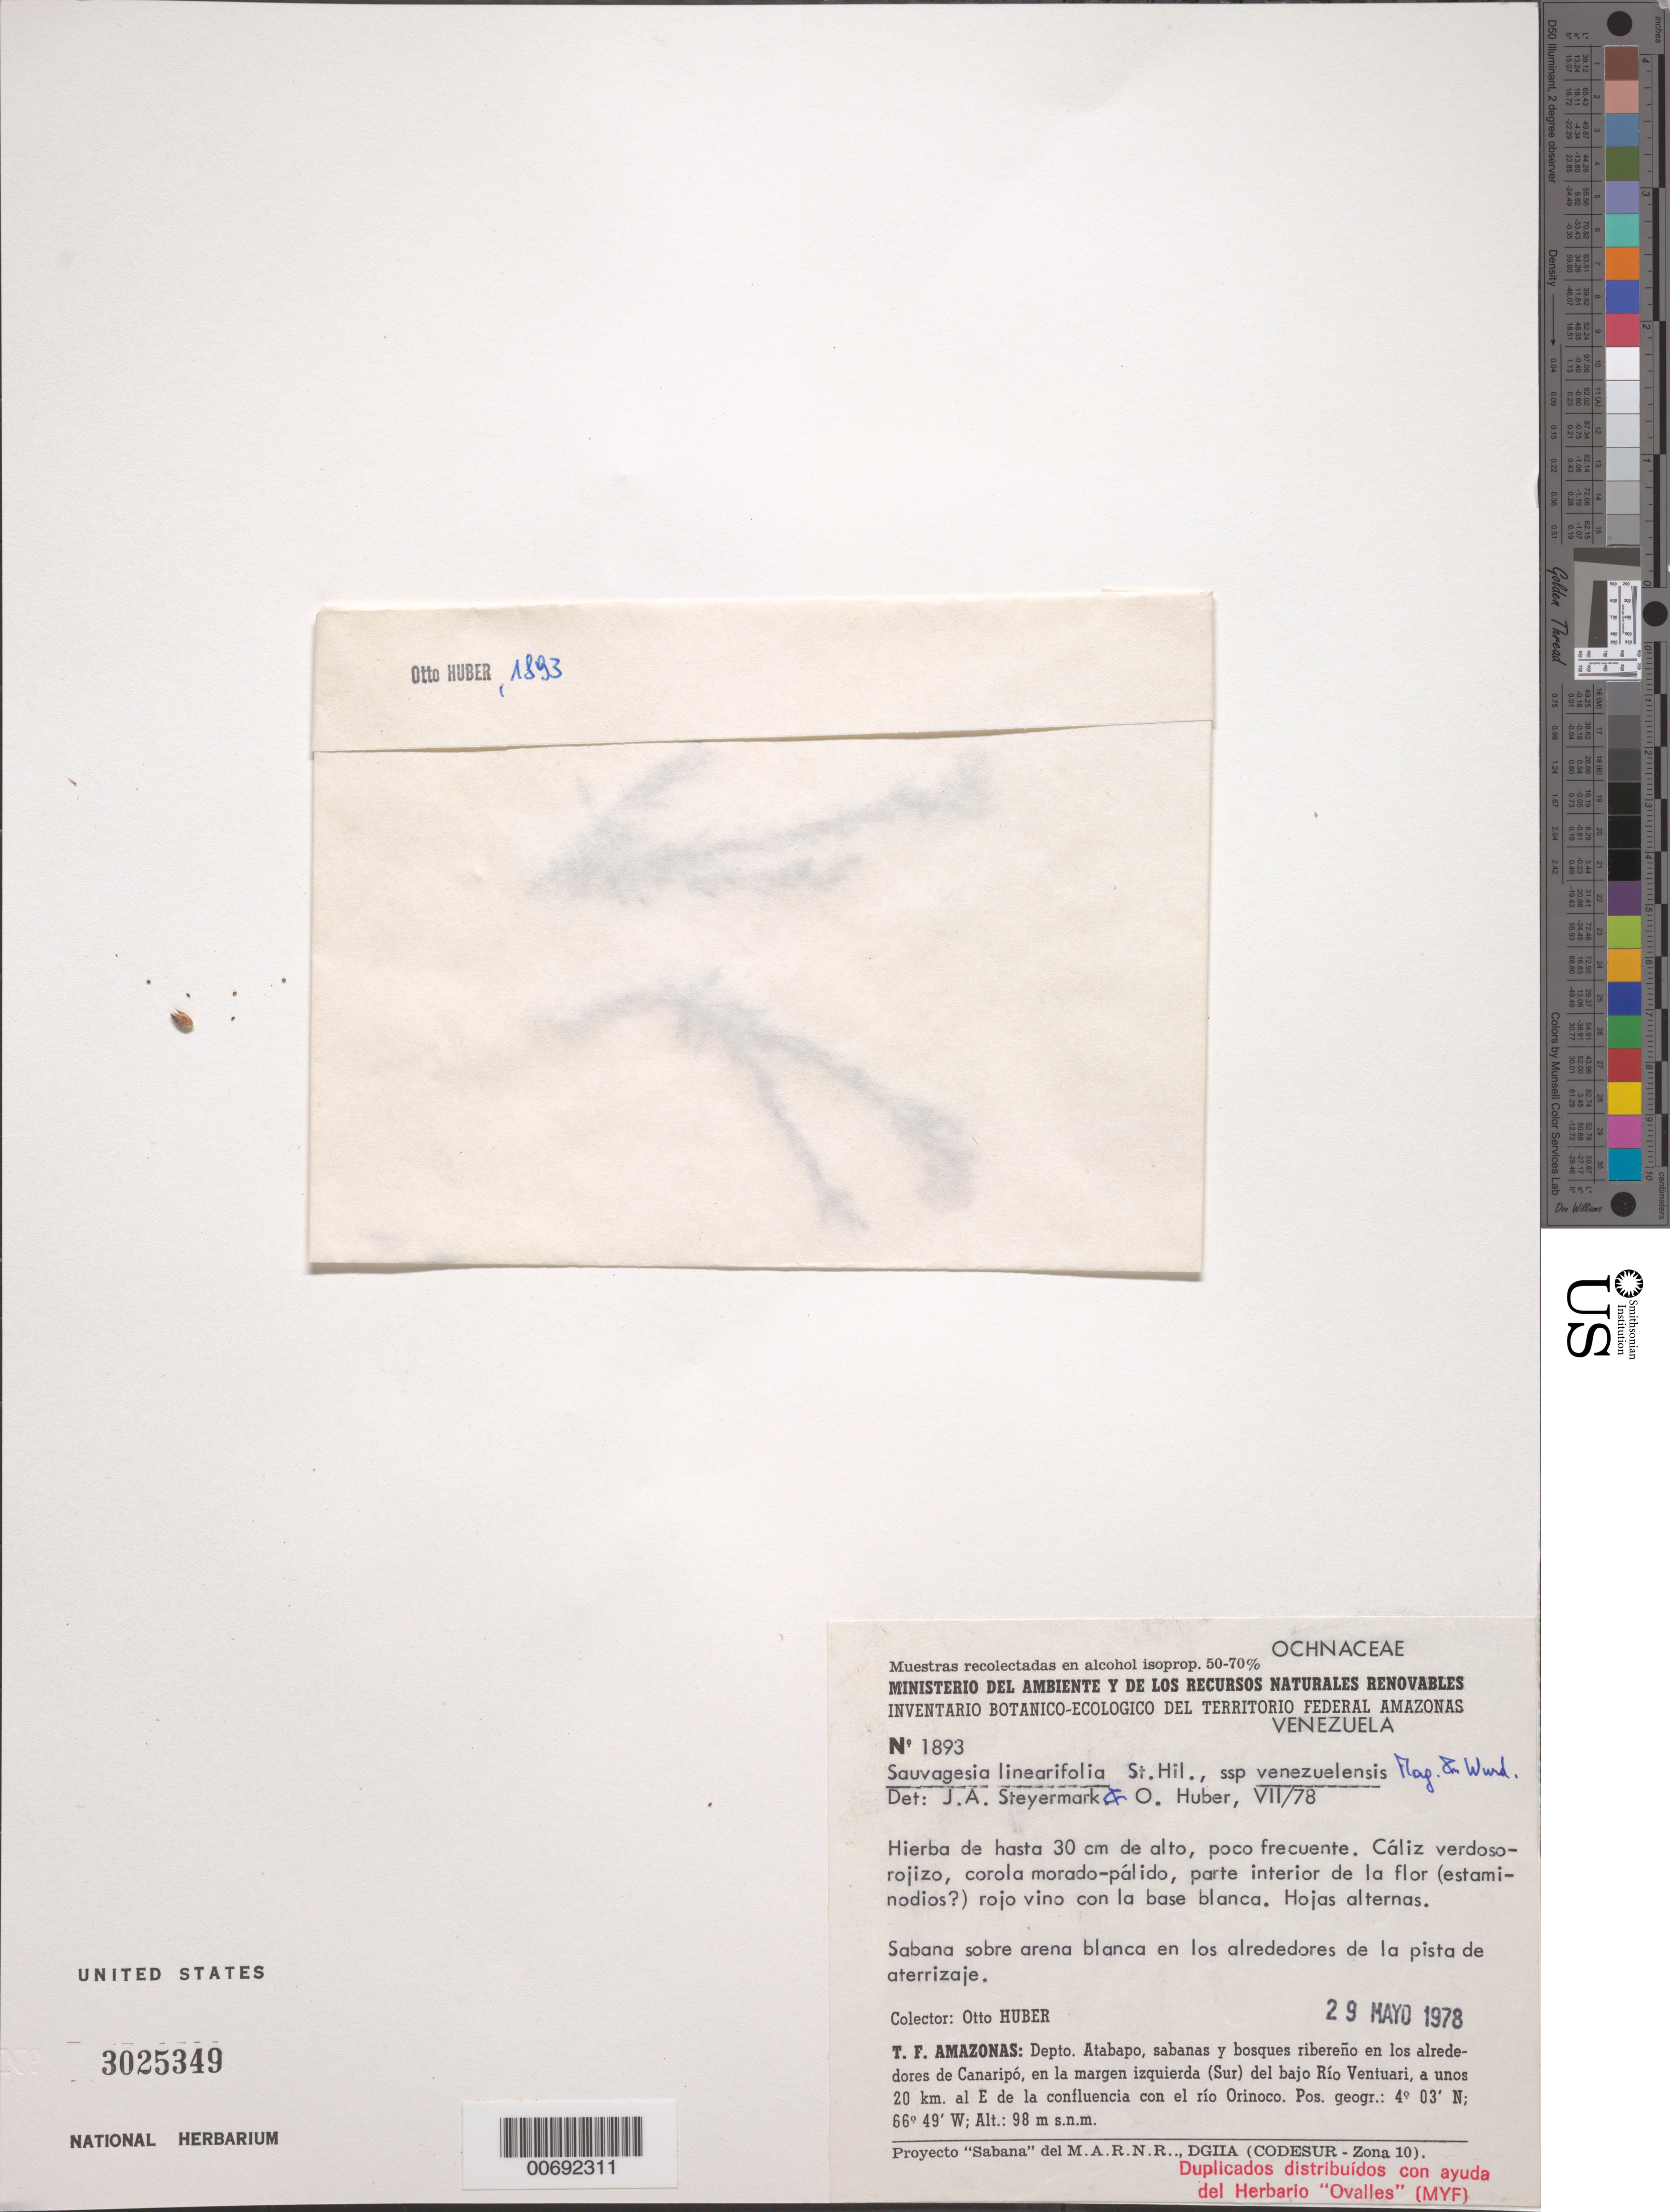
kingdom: Plantae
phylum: Tracheophyta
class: Magnoliopsida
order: Malpighiales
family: Ochnaceae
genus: Sauvagesia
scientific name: Sauvagesia linearifolia subsp. venezuelensis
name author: Maguire & Wurdack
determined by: Steyermark, J. A.; Huber, O.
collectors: O. Huber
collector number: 1893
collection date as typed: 29-May-78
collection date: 1978-05-29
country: Venezuela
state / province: Amazonas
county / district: Atabapo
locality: Canaripó, S del Bajo Río Ventuari, 20 km E de la confluencia con el Río Orinoco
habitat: Sabana sobre arena blanca en los alrededores de la pista de aterrizaje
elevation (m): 98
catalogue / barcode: US 3025349